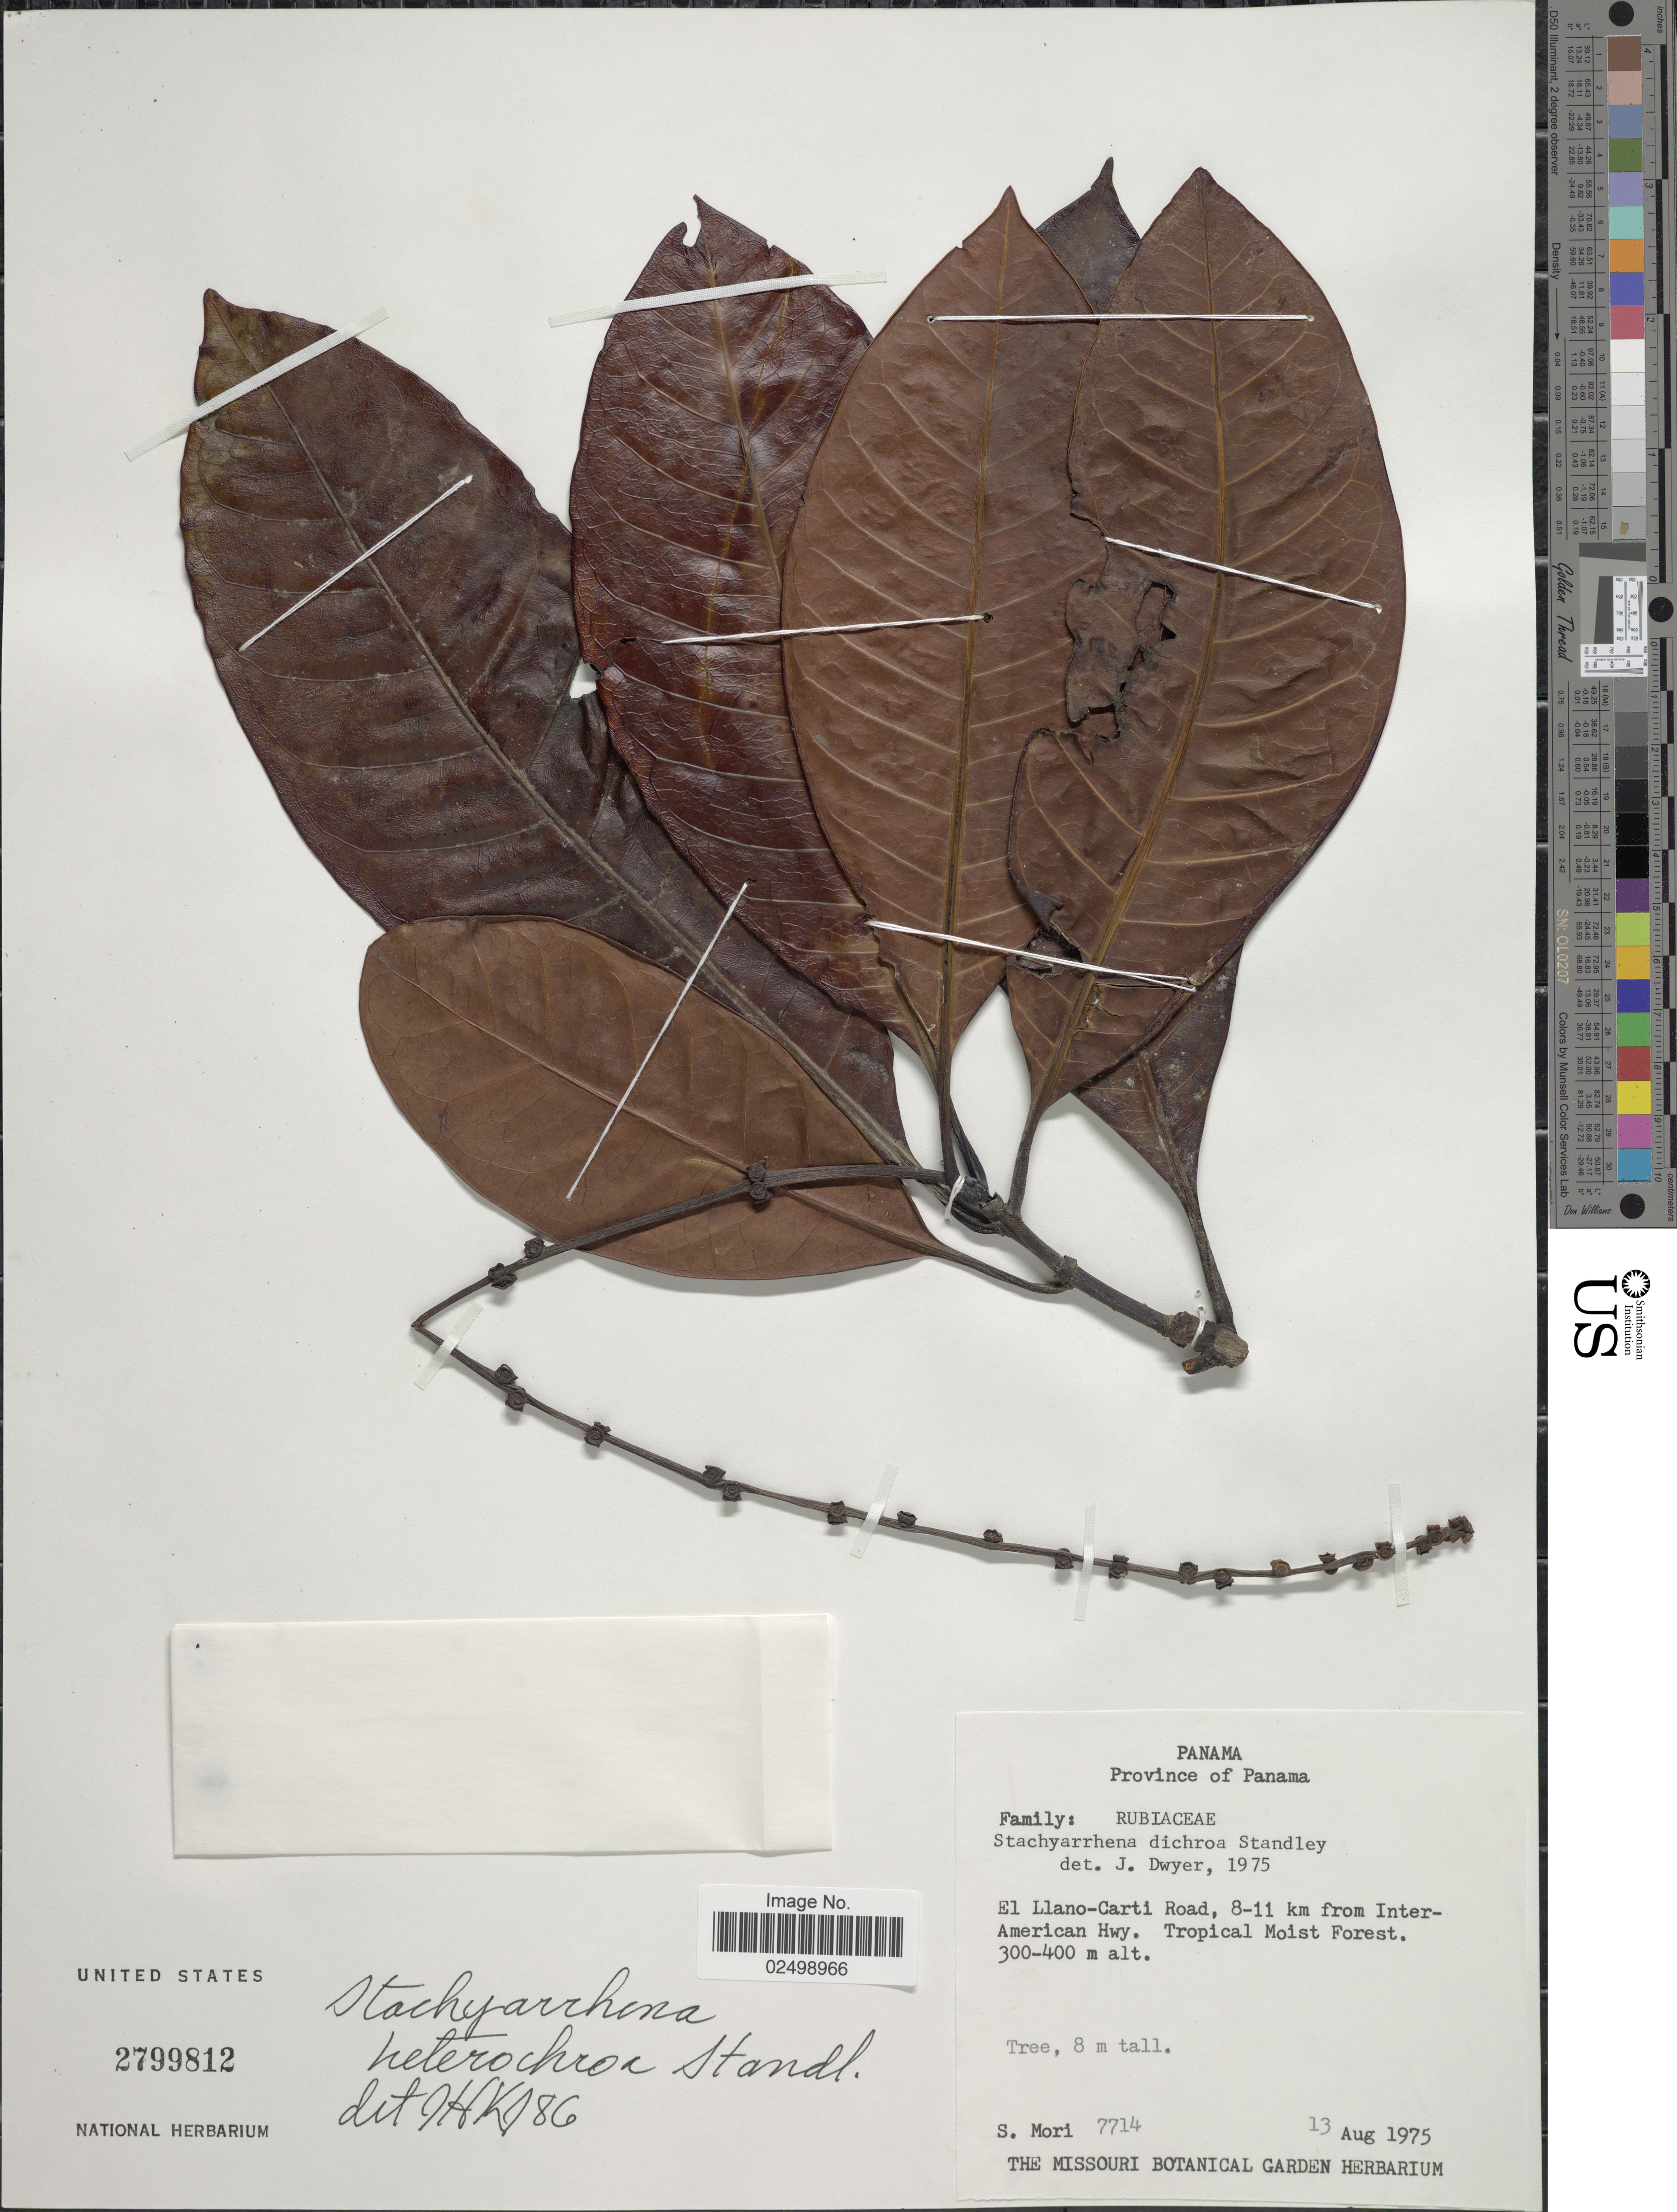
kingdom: Plantae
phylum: Tracheophyta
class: Magnoliopsida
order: Gentianales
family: Rubiaceae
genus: Stachyarrhena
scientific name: Stachyarrhena heterochroa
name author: Standl.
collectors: S. Mori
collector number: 7714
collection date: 1975-08-13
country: Panama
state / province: Panamá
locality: Province of Panama. El Llano-Carti Road, 8-11 km from Inter-American Hwy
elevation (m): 300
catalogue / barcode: US 2799812